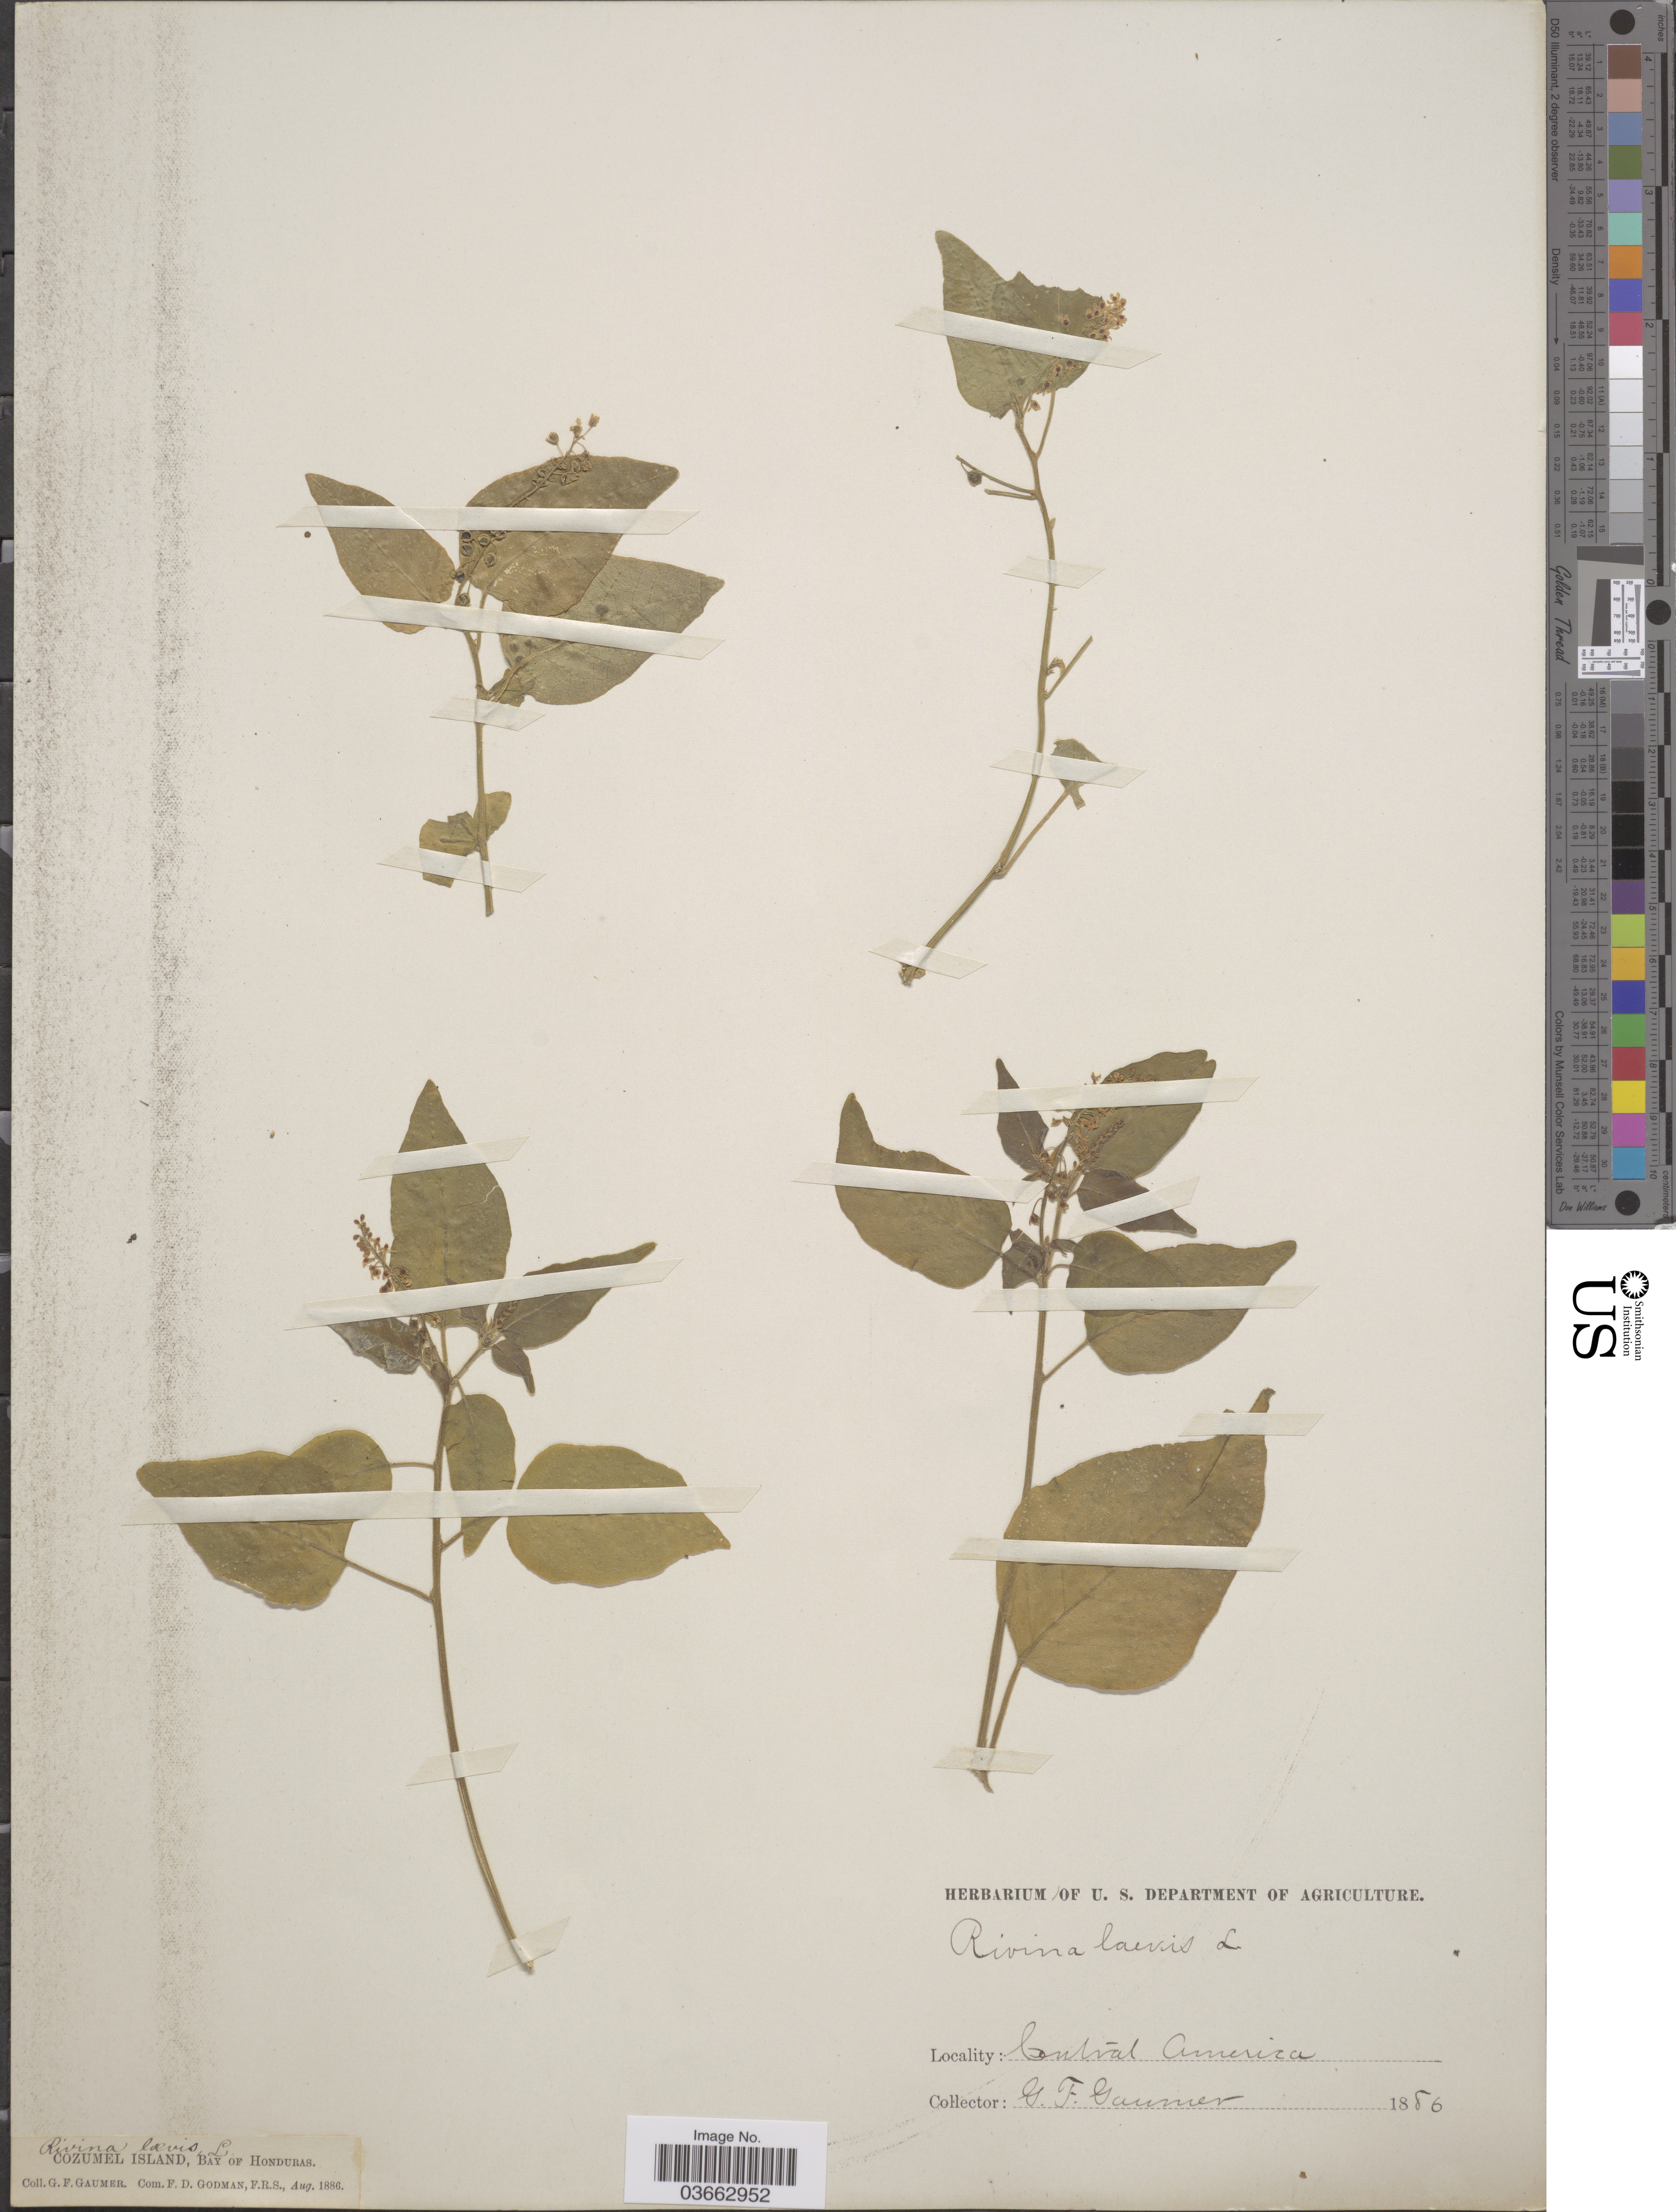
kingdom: Plantae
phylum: Tracheophyta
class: Magnoliopsida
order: Caryophyllales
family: Phytolaccaceae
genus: Rivina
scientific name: Rivina humilis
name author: L.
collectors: G. F. Gaumer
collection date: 1886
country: Honduras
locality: Cozumel Island, Bay of Honduras.